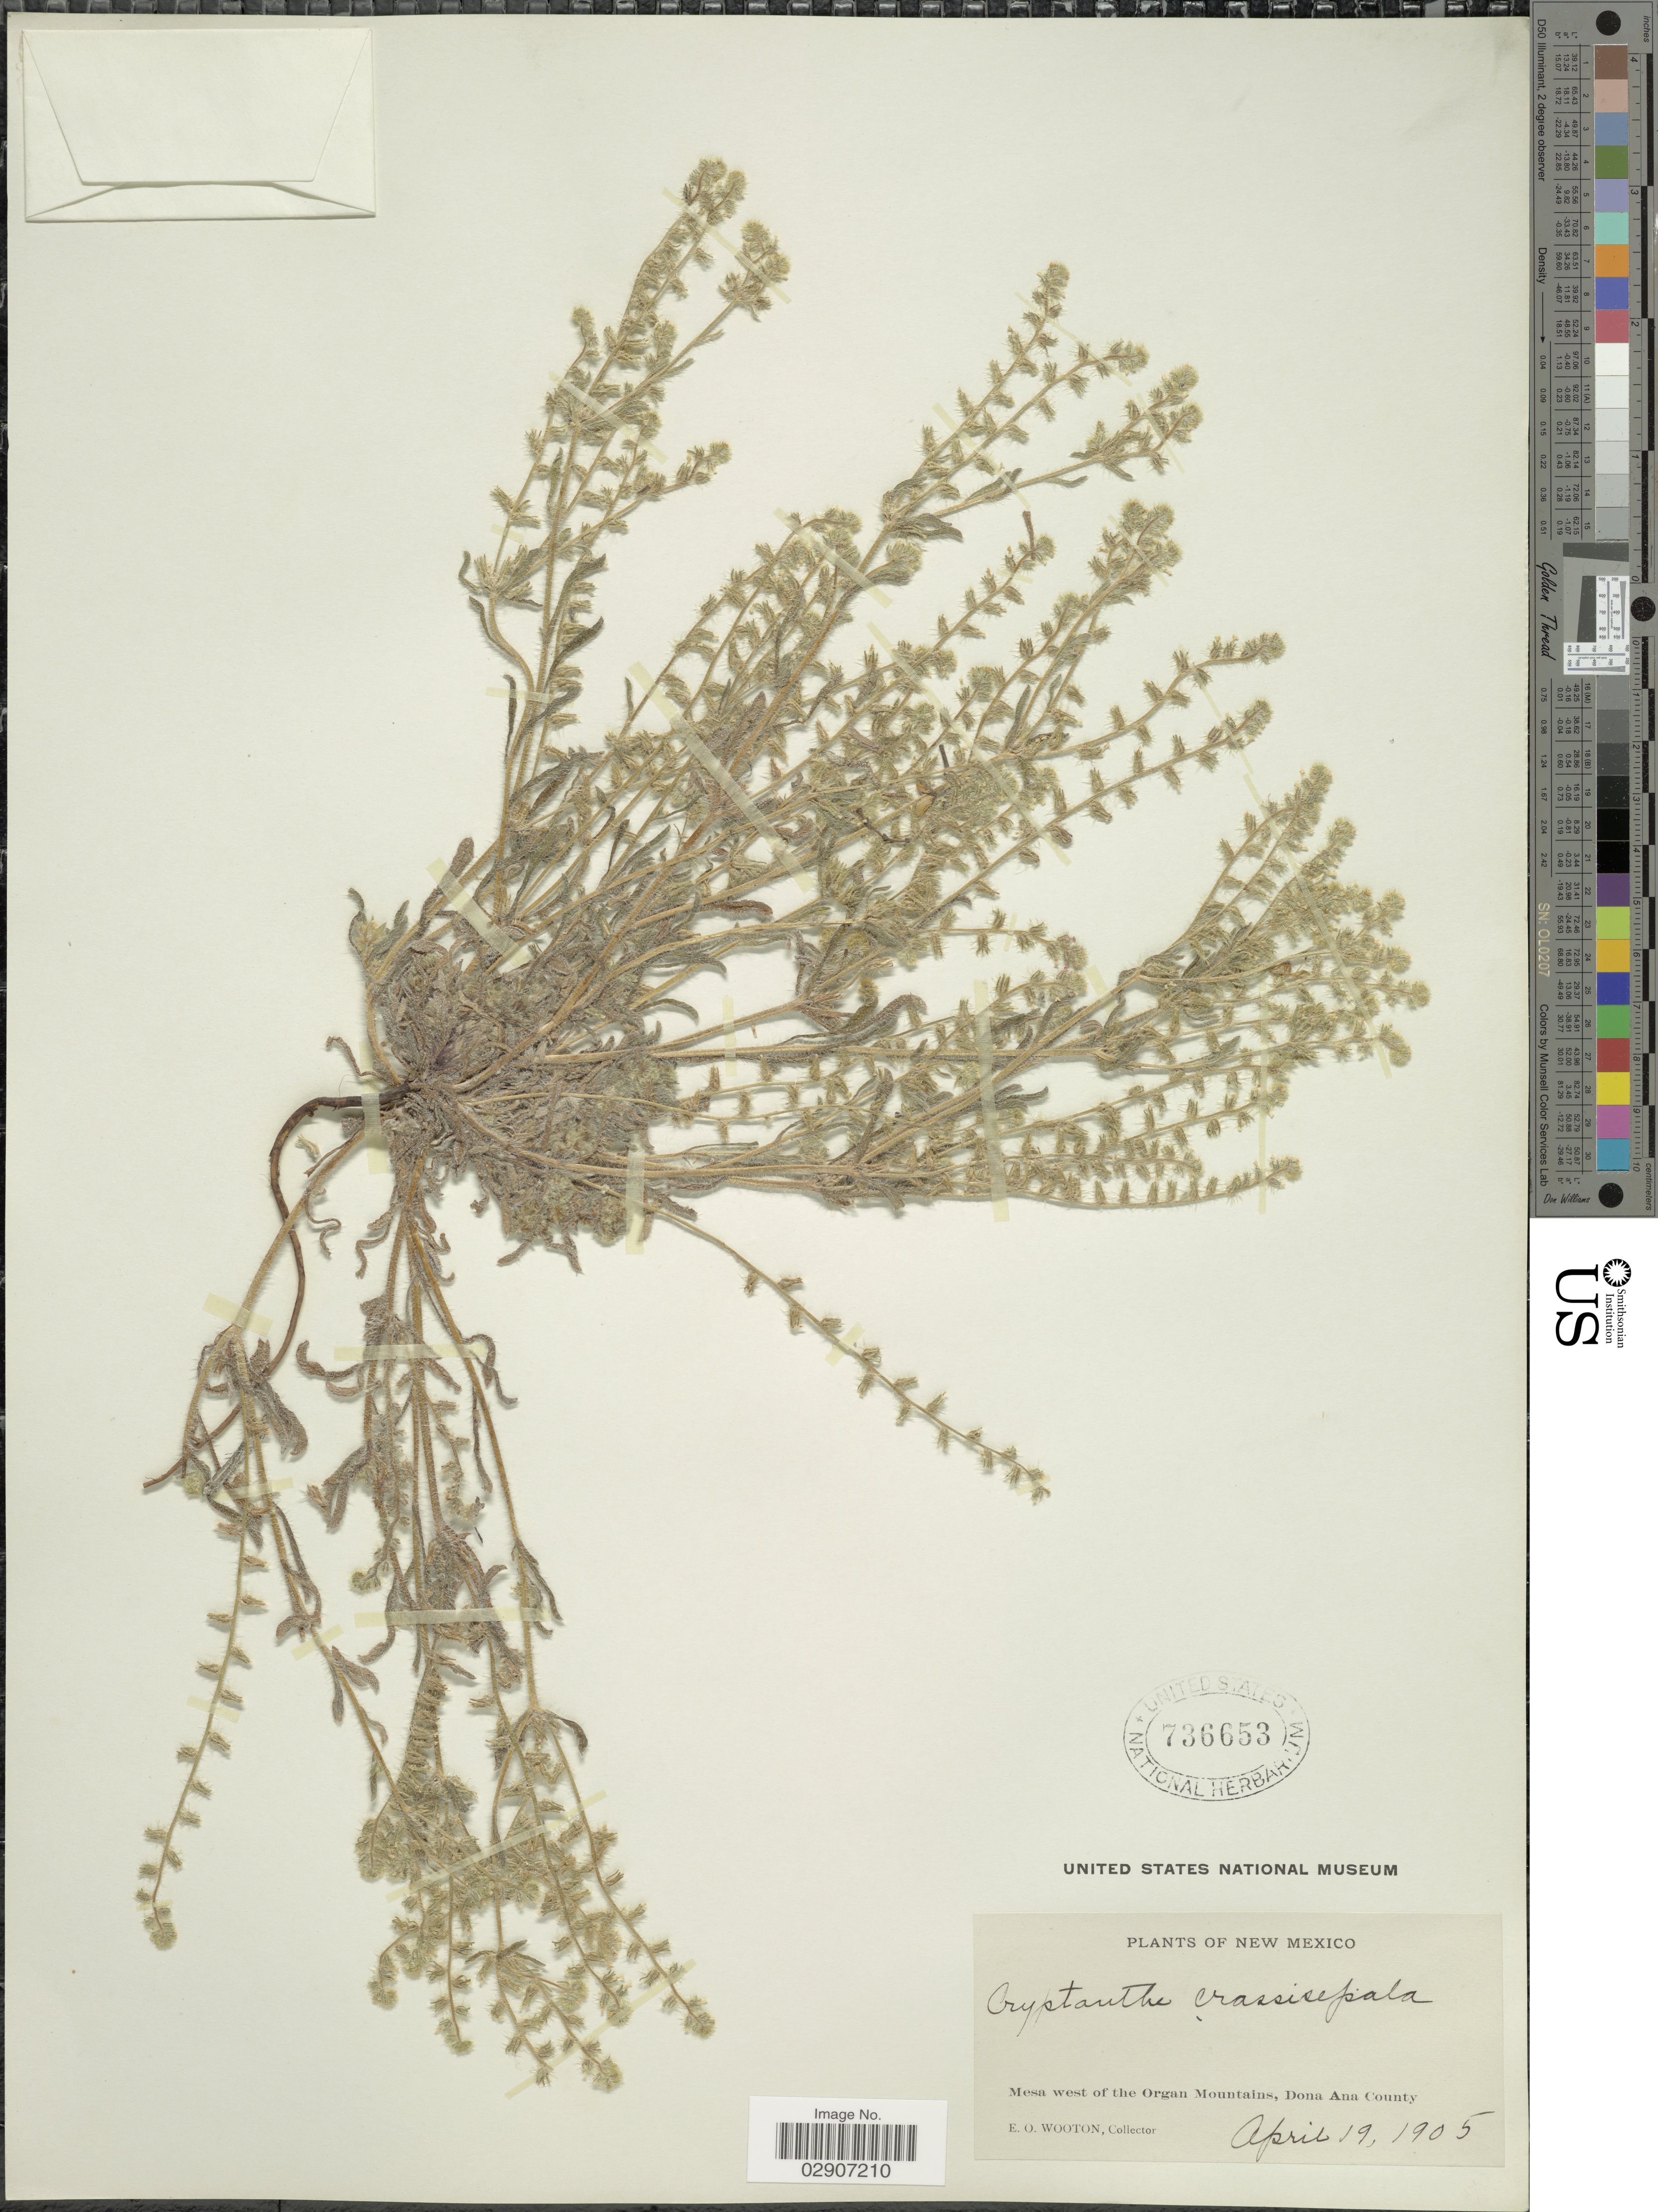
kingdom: Plantae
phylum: Tracheophyta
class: Magnoliopsida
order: Boraginales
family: Boraginaceae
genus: Cryptantha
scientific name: Cryptantha crassisepala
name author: (Torr. & A. Gray) Greene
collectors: E. O. Wooton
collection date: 1905-04-19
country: United States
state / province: New Mexico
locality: Mesa West of the Organ Mountains, Dona Ana County.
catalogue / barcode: US 736653